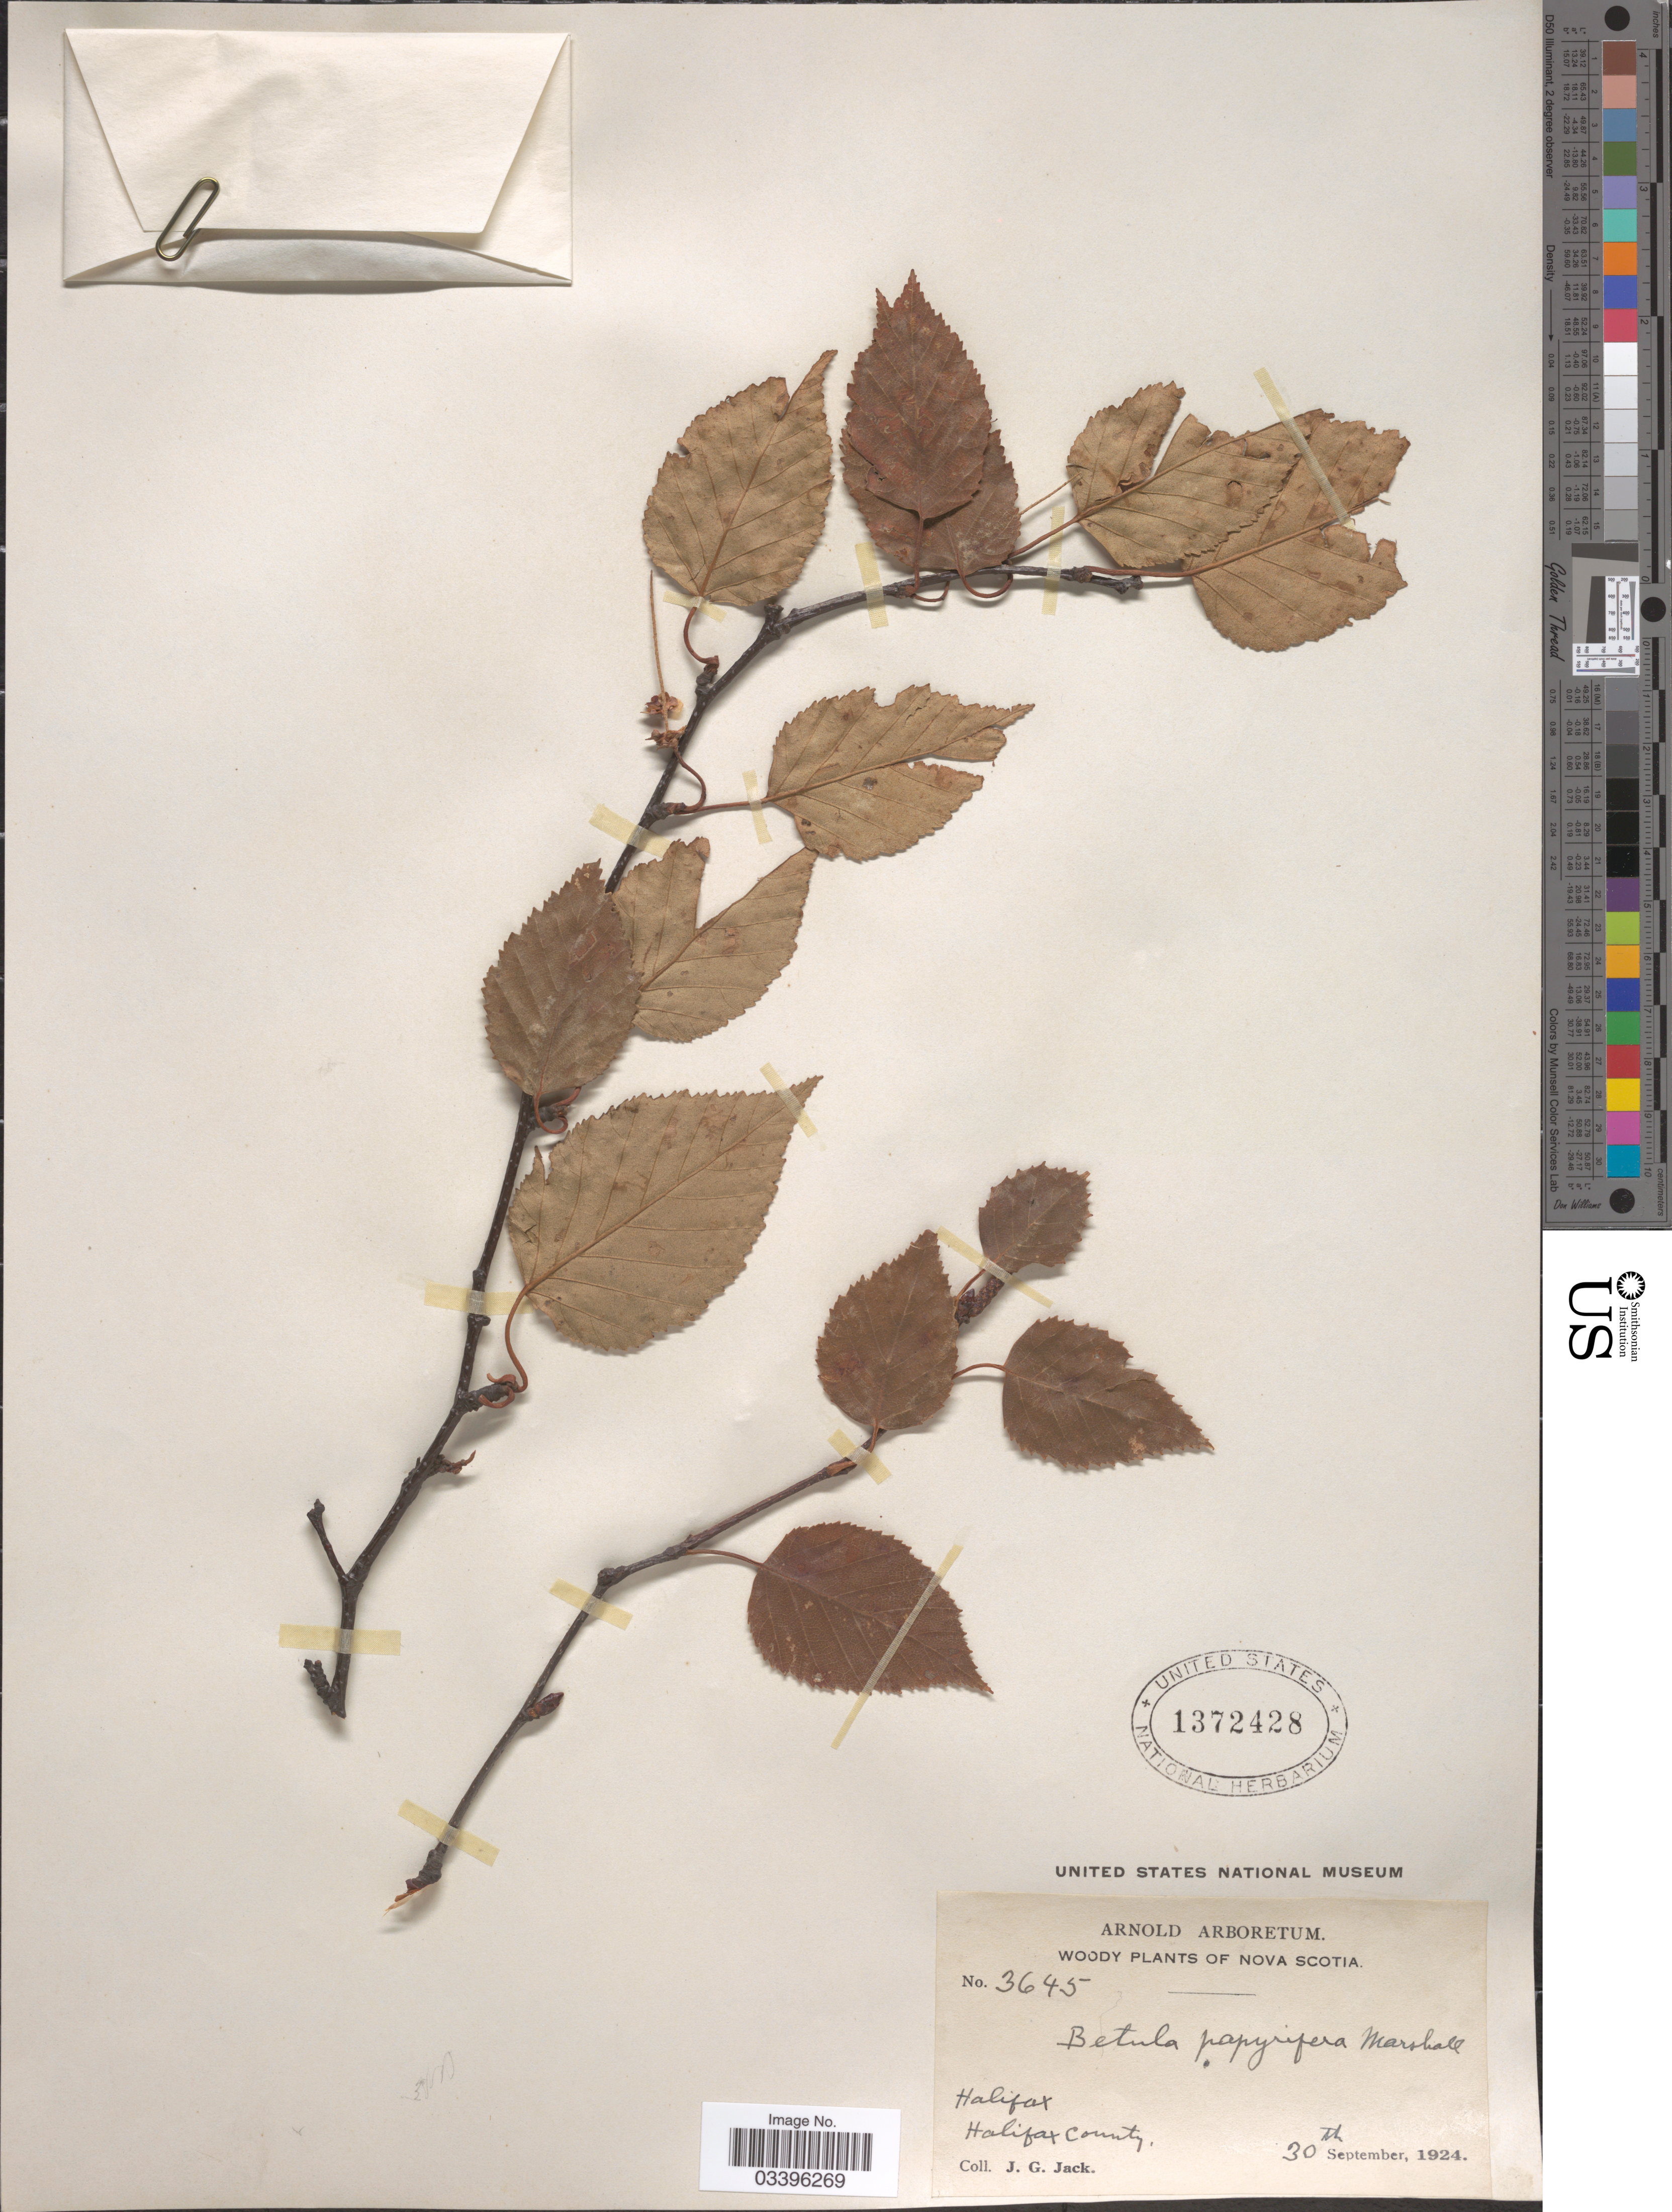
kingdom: Plantae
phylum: Tracheophyta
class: Magnoliopsida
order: Fagales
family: Betulaceae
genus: Betula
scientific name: Betula papyrifera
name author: Marshall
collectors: J. G. Jack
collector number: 3645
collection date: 1924-09-30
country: Canada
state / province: Nova Scotia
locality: Halifax. Halifax County.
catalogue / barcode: US 1372428